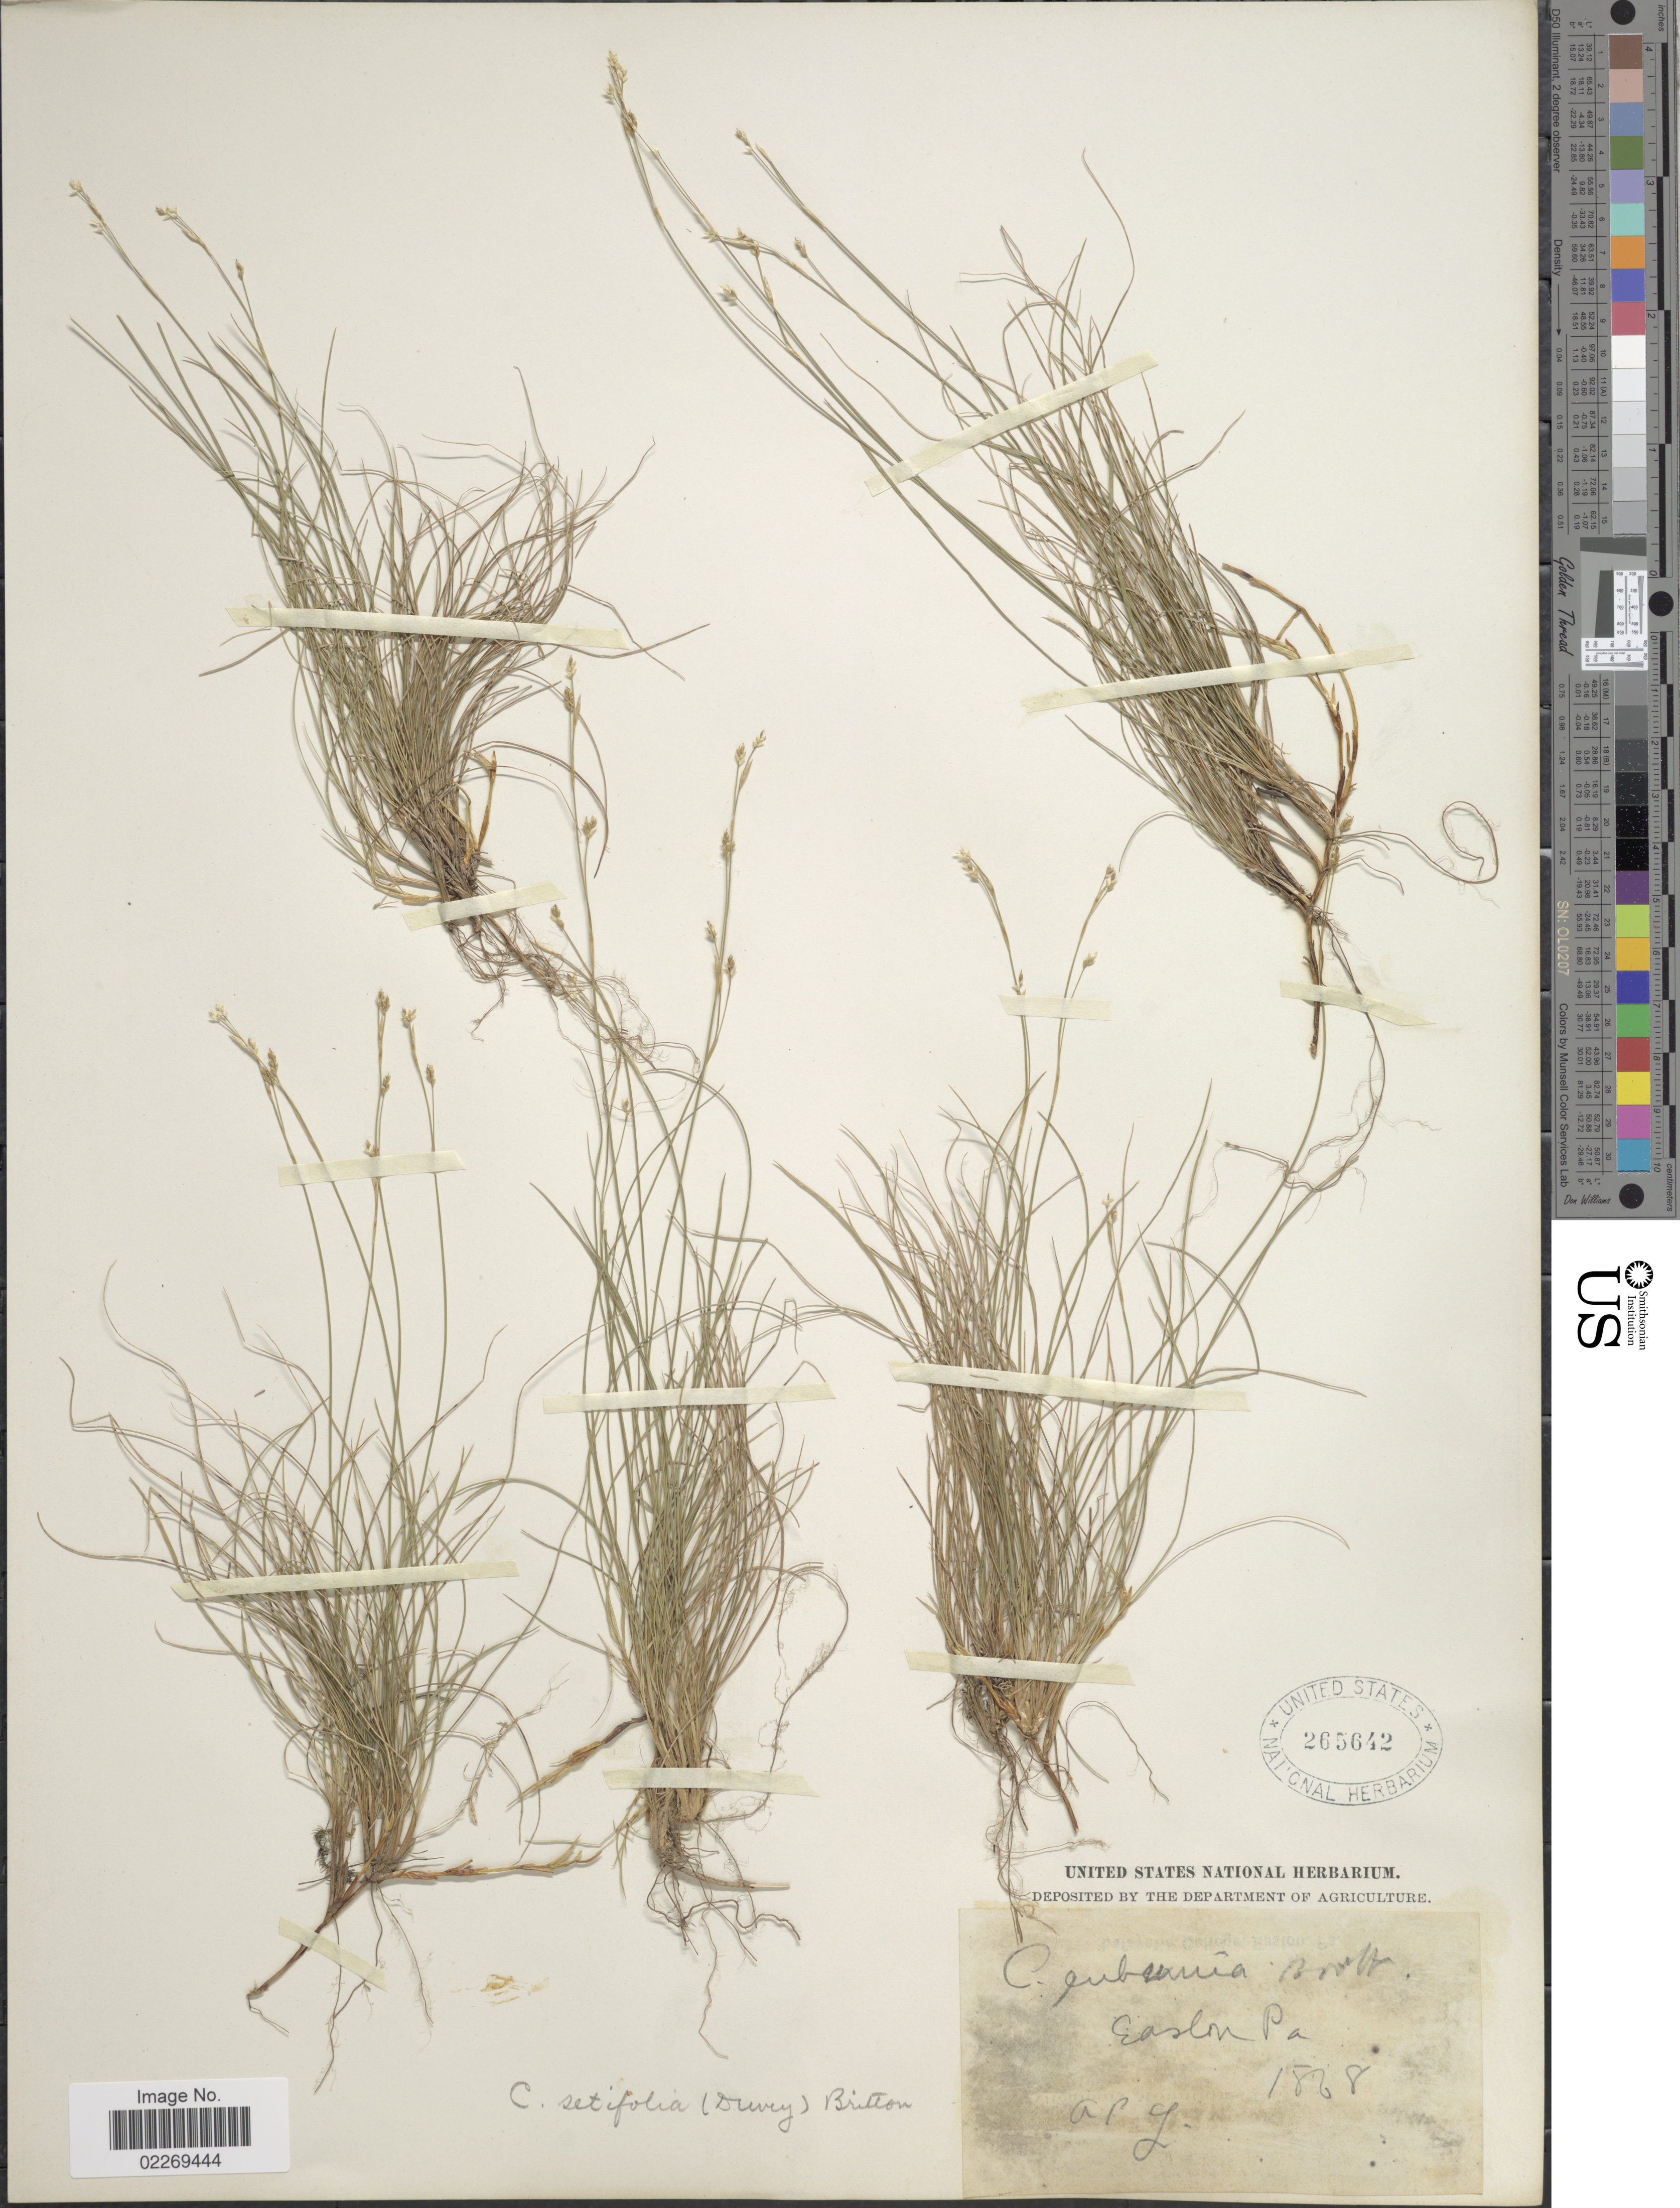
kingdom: Plantae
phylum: Tracheophyta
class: Liliopsida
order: Poales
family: Cyperaceae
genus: Carex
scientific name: Carex eburnea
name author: Boott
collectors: A. P. L.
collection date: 1868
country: United States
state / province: Pennsylvania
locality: Easton Pa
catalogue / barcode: US 265642